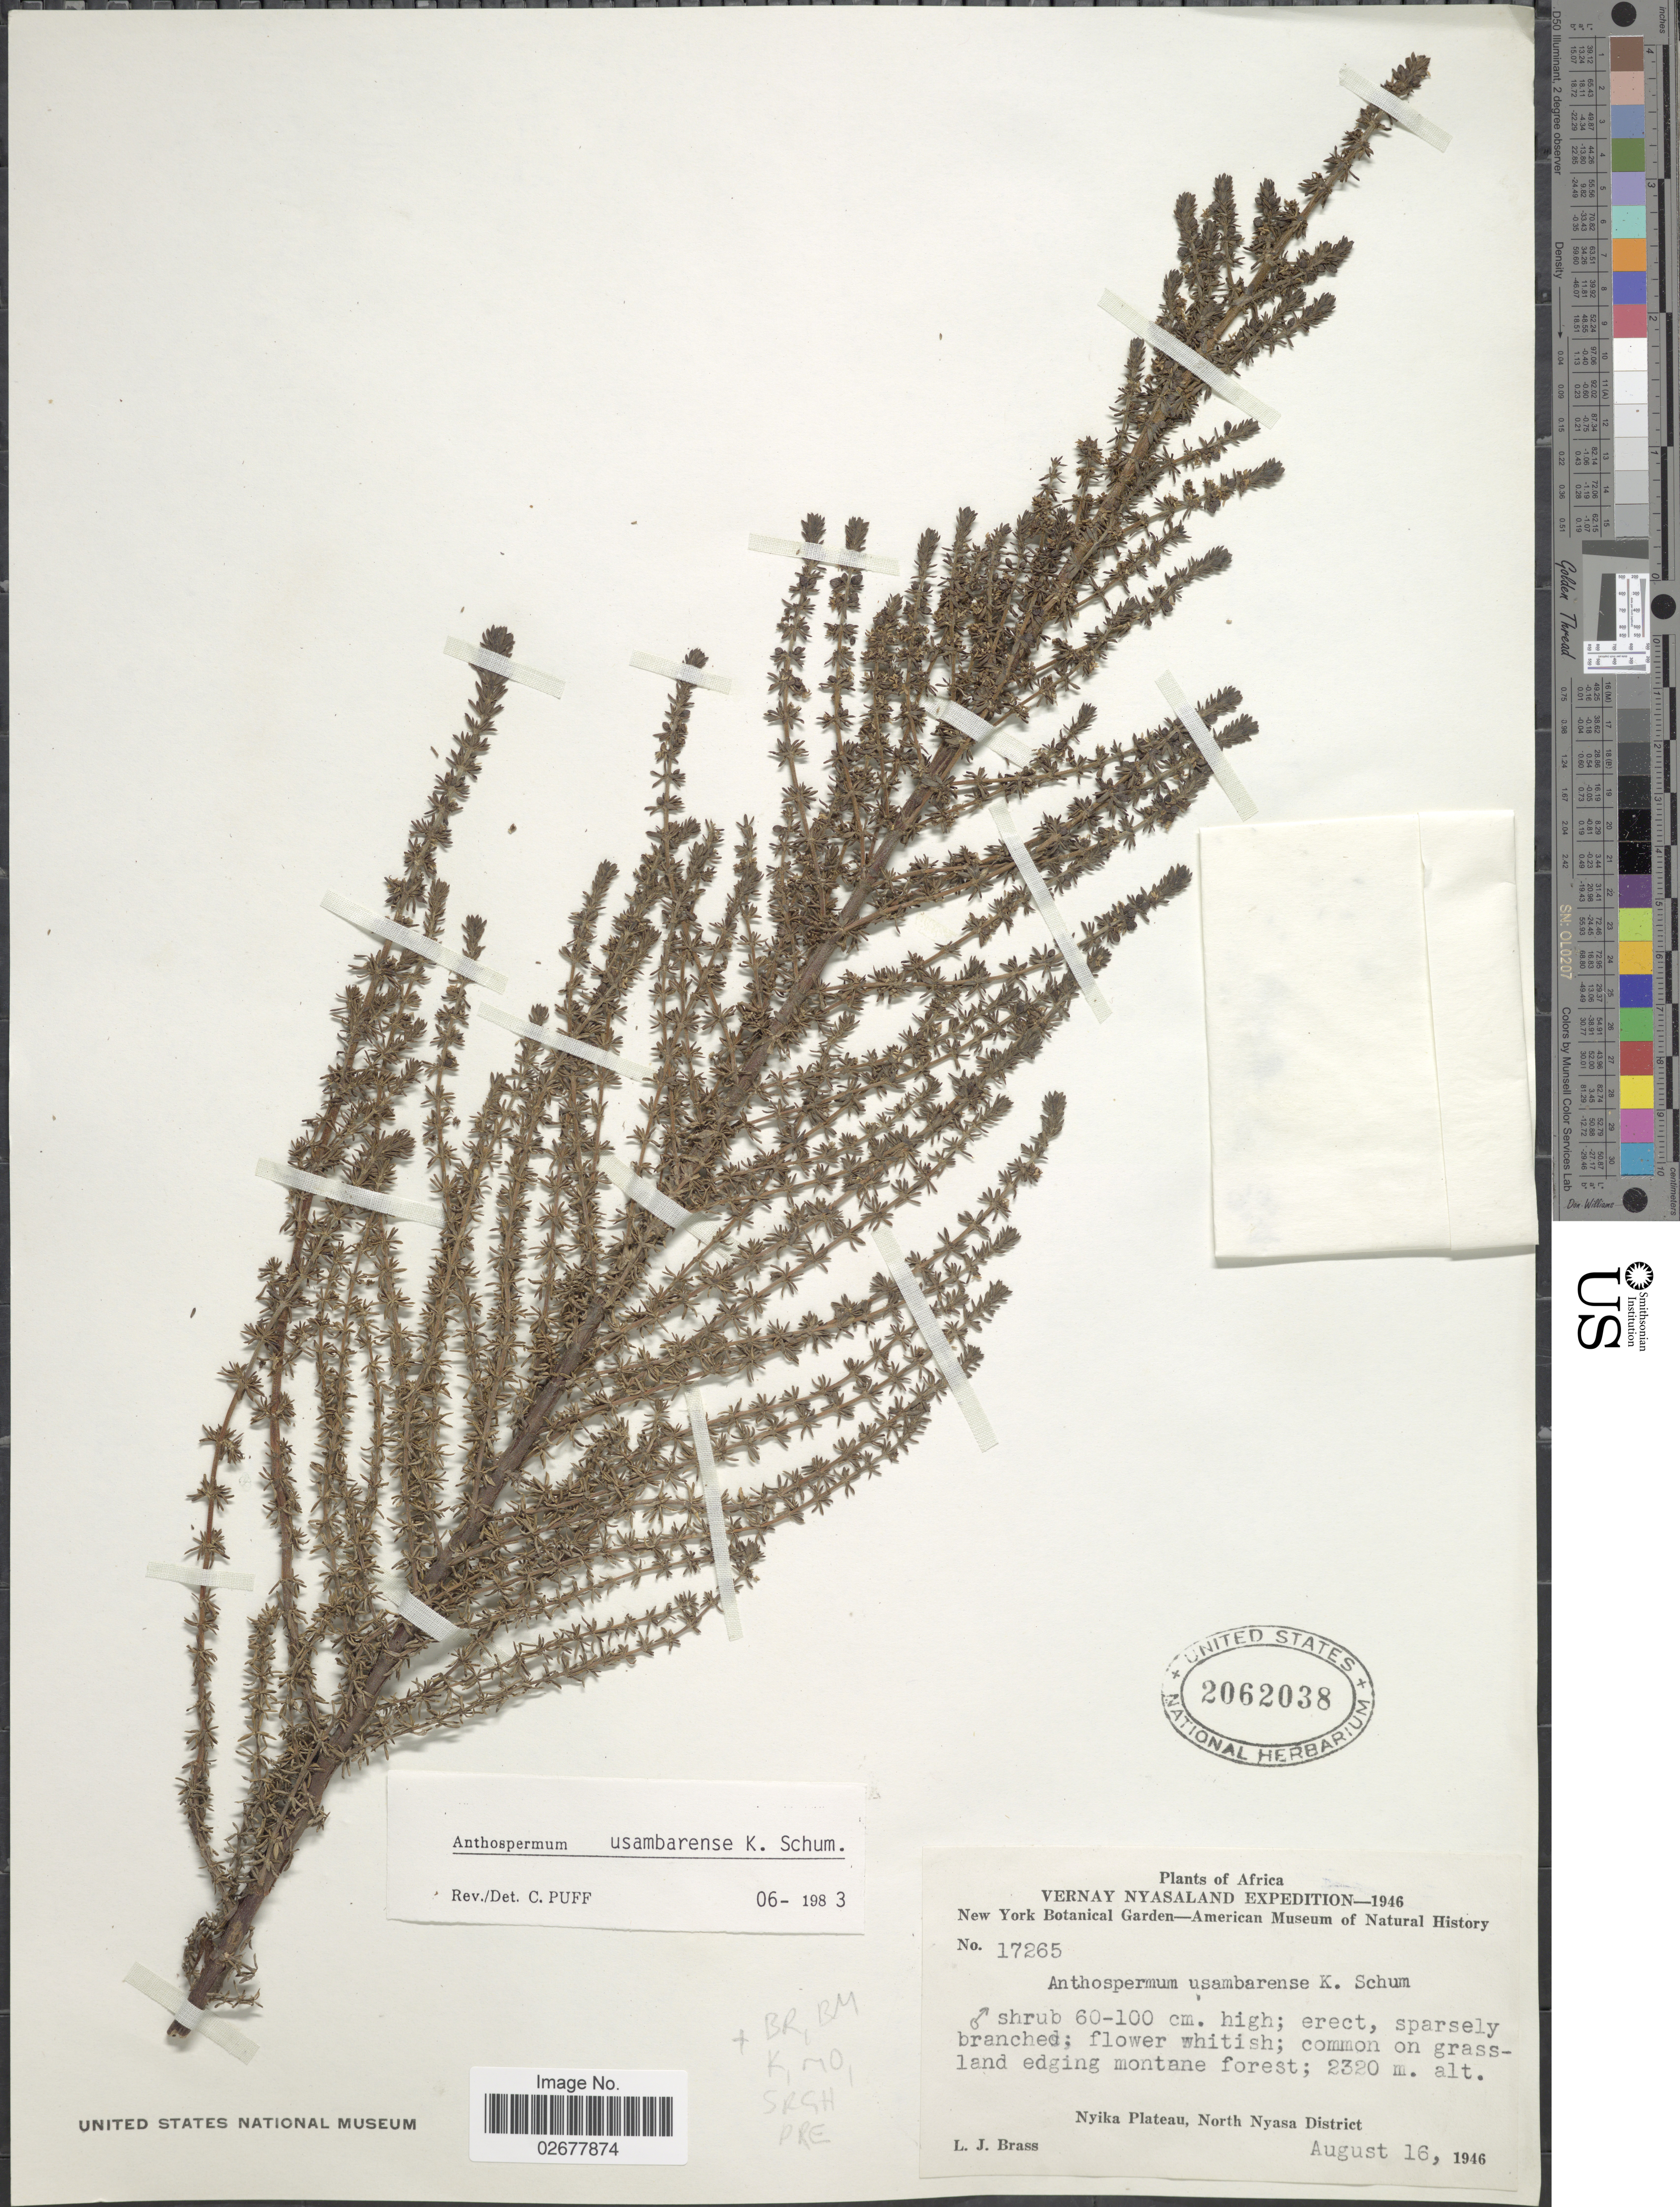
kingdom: Plantae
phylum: Tracheophyta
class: Magnoliopsida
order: Gentianales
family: Rubiaceae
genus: Anthospermum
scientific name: Anthospermum usambarense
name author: K. Schum.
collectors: L. J. Brass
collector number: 17265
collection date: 1946-08-16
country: Malawi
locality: Vernay Nyasaland, common on grassland edging montane forest, Nyika Plateau, North Nyasa District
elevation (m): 2320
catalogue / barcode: US 2062038